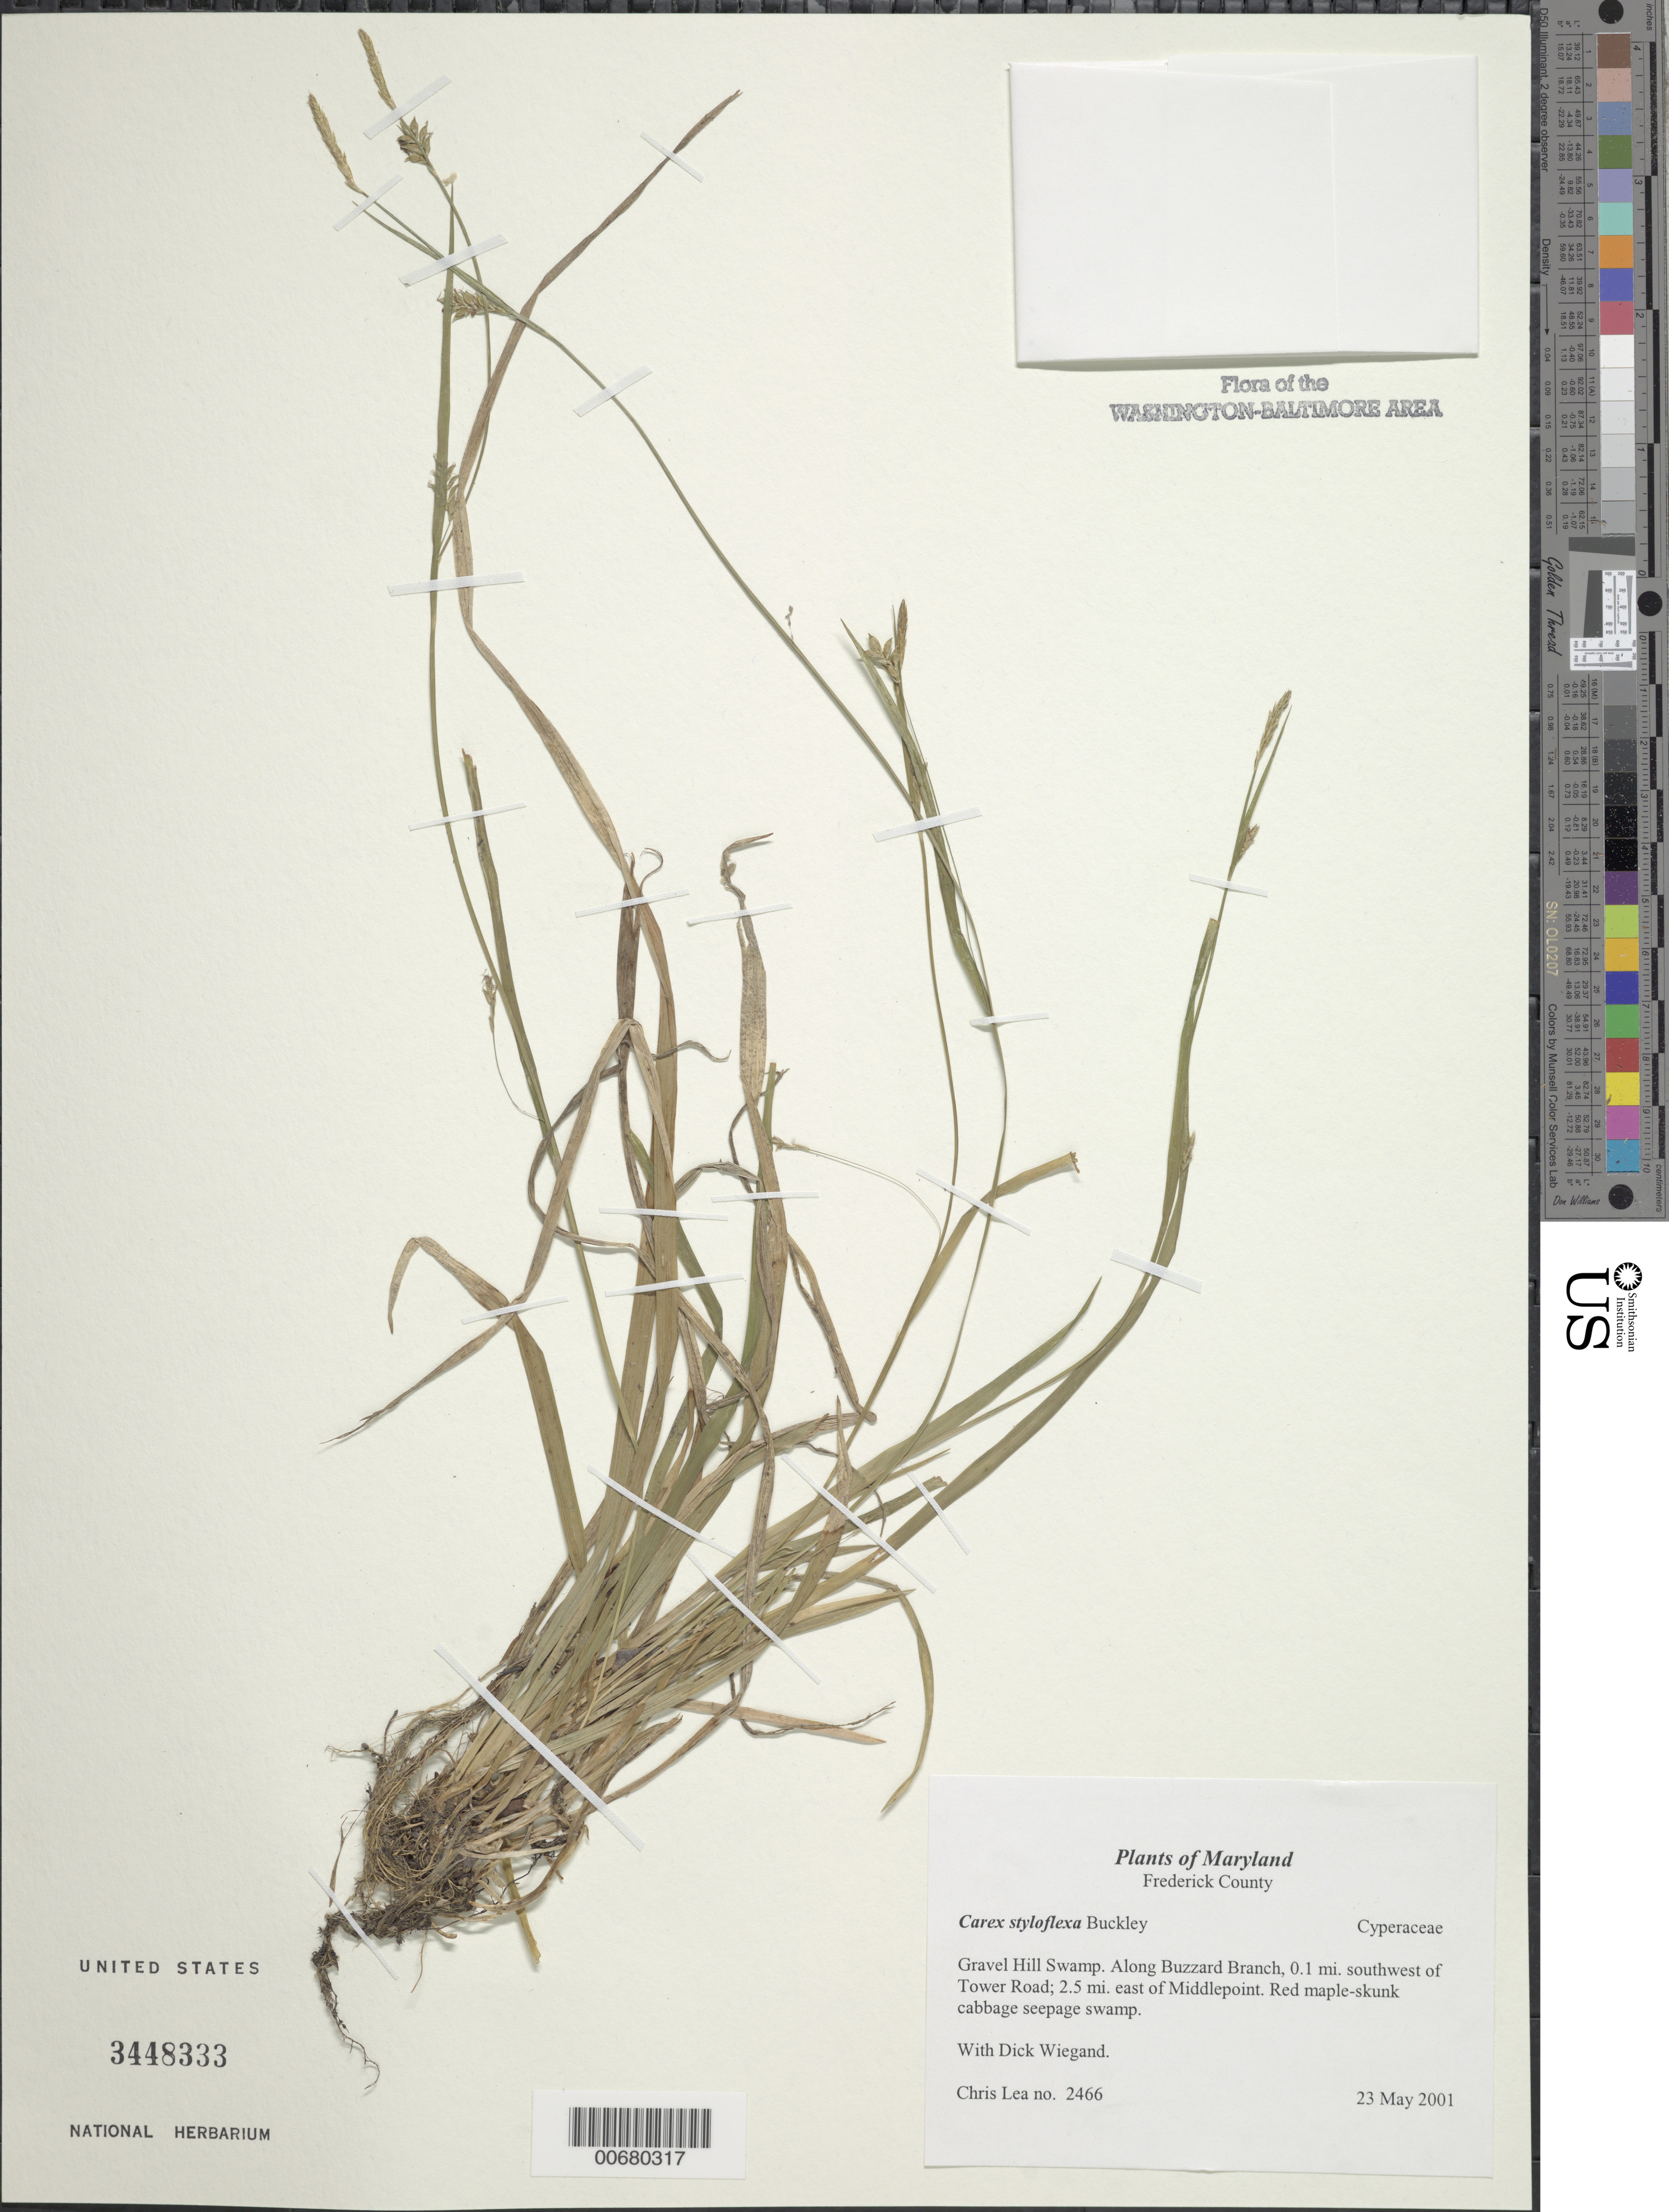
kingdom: Plantae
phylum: Tracheophyta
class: Liliopsida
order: Poales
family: Cyperaceae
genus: Carex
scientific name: Carex styloflexa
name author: Buckley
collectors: C. Lea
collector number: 2466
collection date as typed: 23 May 2001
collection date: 2001-05-23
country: United States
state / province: Maryland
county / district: Frederick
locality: Gravel Hill Swamp. Along Buzzard Branch, 0.1 mi. southwest of Tower Road; 2.5 mi. east of Middlepoint.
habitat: Red maple - skunk cabbage seepage swamp.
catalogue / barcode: US 3448333